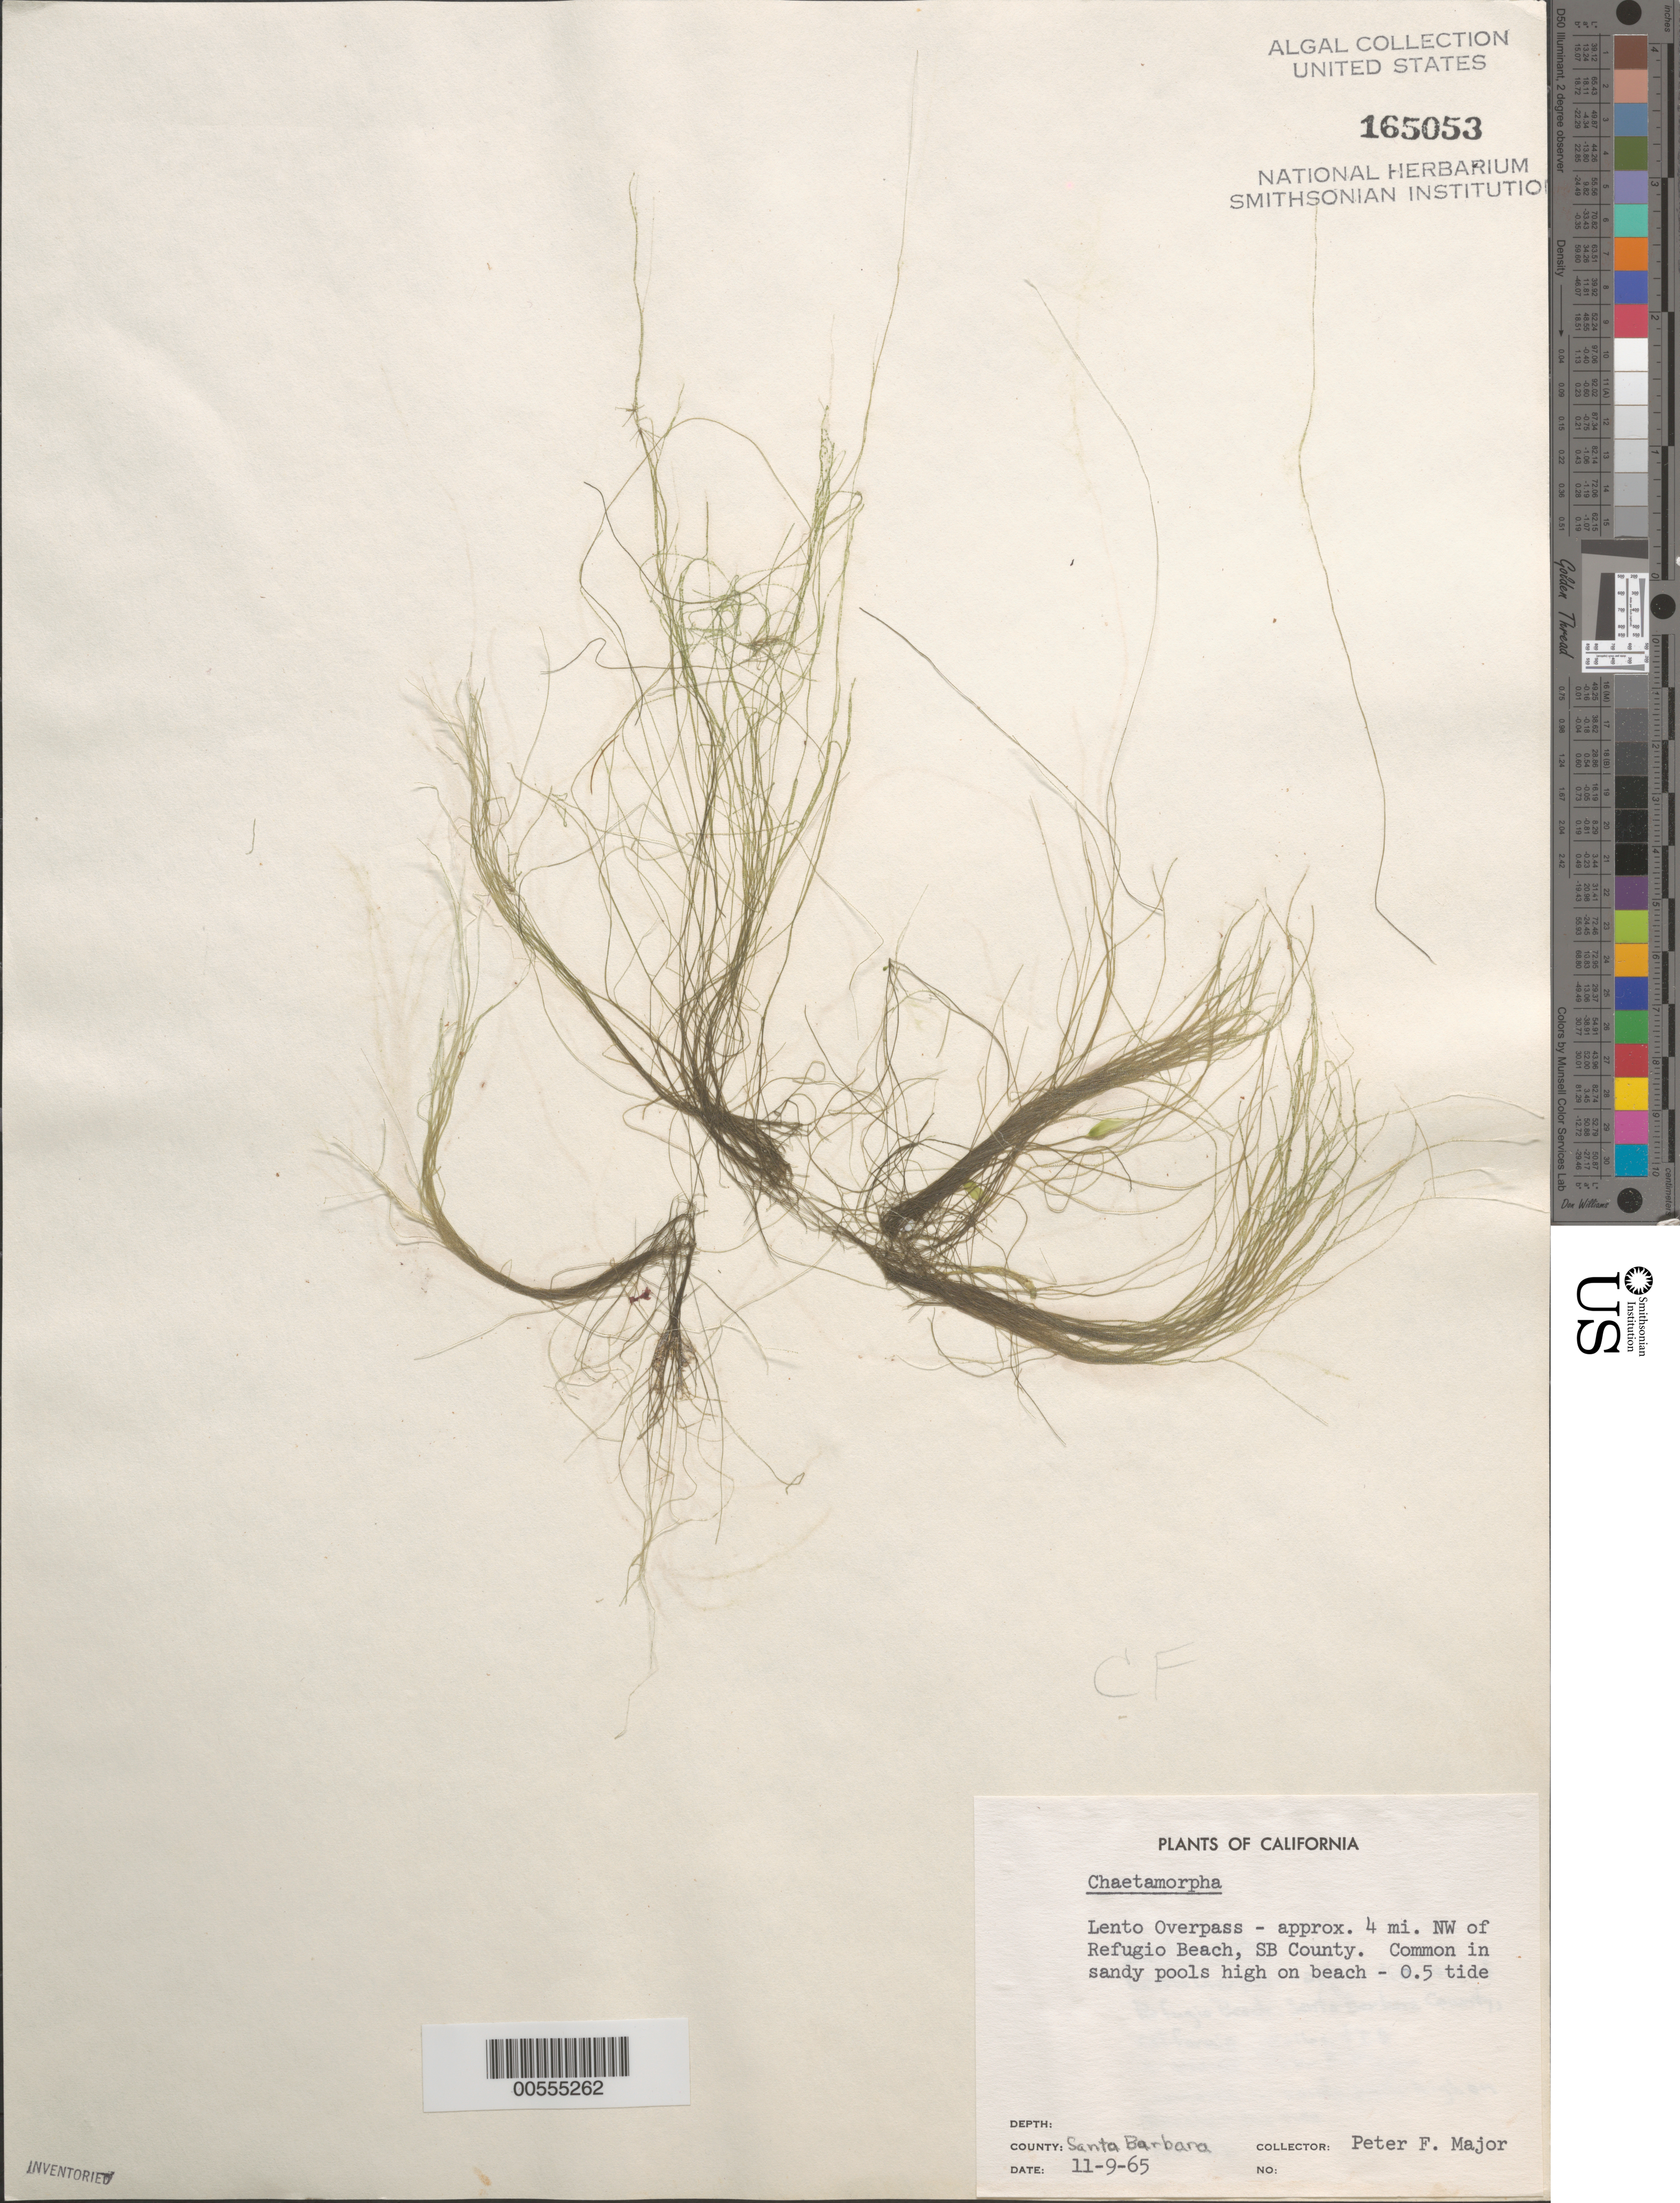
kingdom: Plantae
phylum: Chlorophyta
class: Ulvophyceae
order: Cladophorales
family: Cladophoraceae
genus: Chaetomorpha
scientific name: Chaetomorpha sp.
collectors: P. Major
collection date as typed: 09 Nov 1965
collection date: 1965-11-09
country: United States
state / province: California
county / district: Santa Barbara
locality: Lento Overpass, ca. 4 miles northwest of Refugio Beach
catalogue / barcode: US 165053